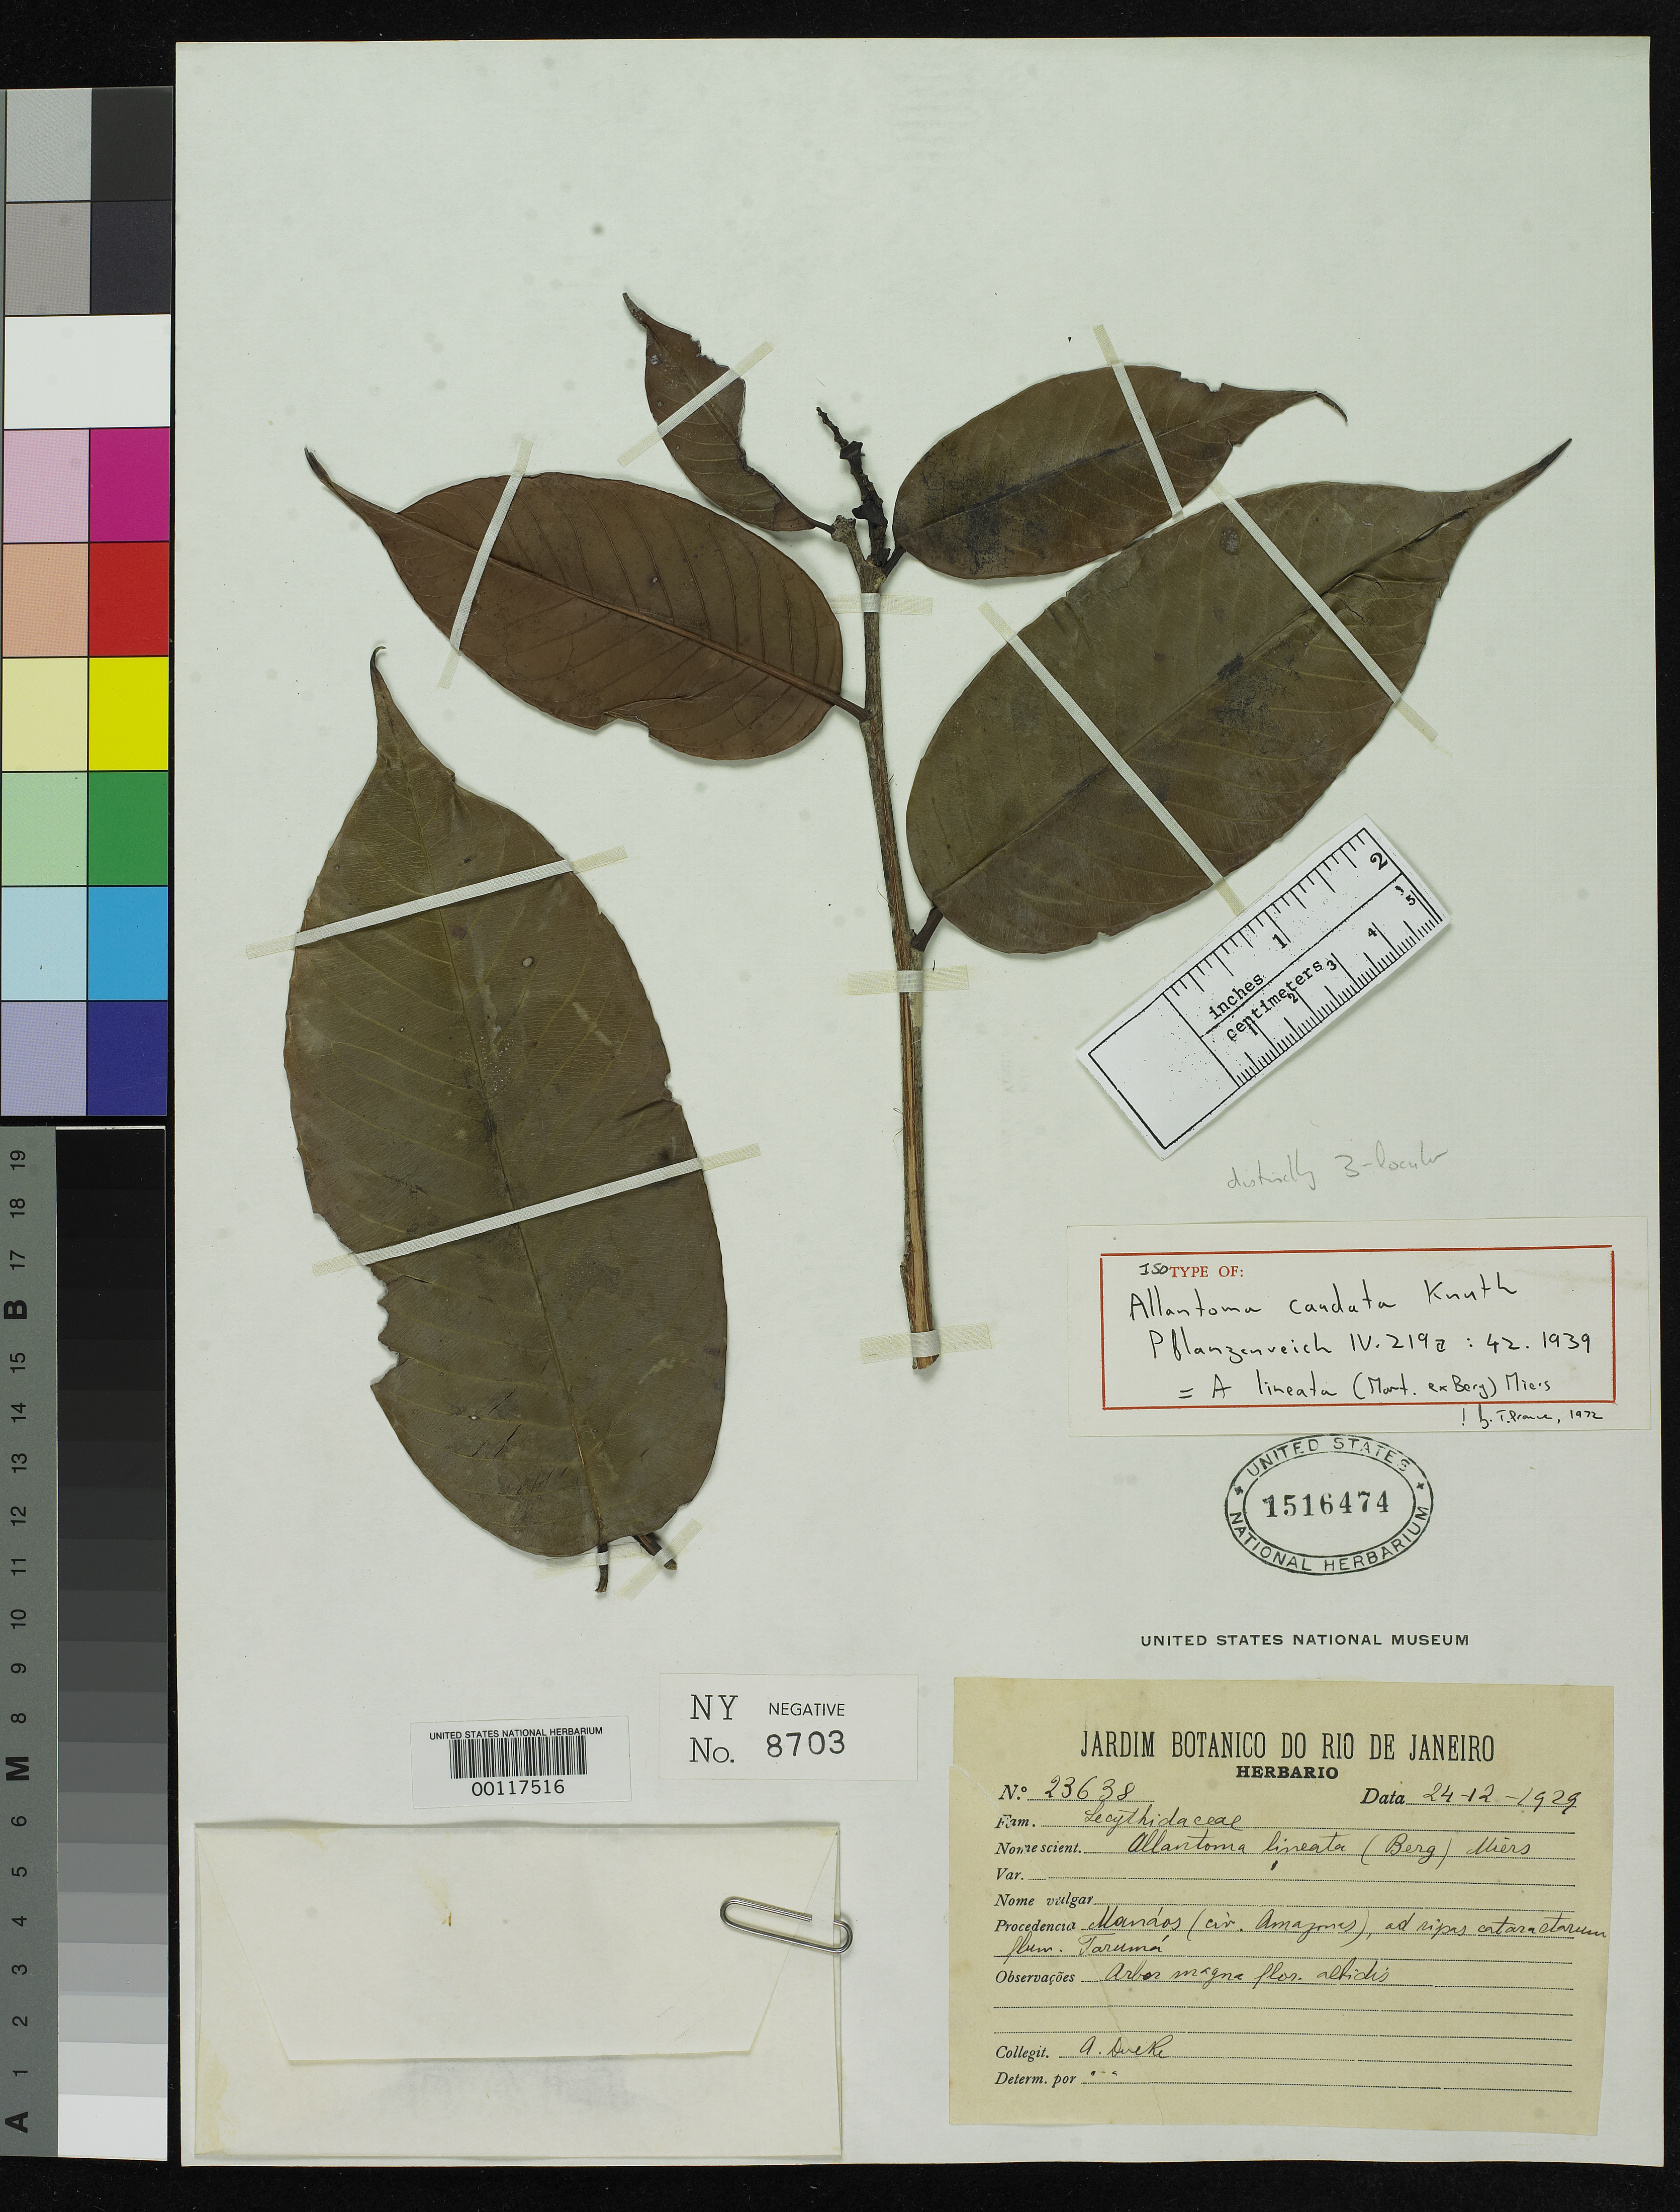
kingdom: Plantae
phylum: Tracheophyta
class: Magnoliopsida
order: Ericales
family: Lecythidaceae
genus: Allantoma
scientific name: Allantoma caudata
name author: R. Knuth in Engl.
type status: Isotype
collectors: A. Ducke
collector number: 23638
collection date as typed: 24 Dec 1929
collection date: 1929-12-24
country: Brazil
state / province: Amazonas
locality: Manaos, Taruma River.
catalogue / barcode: US 1516474